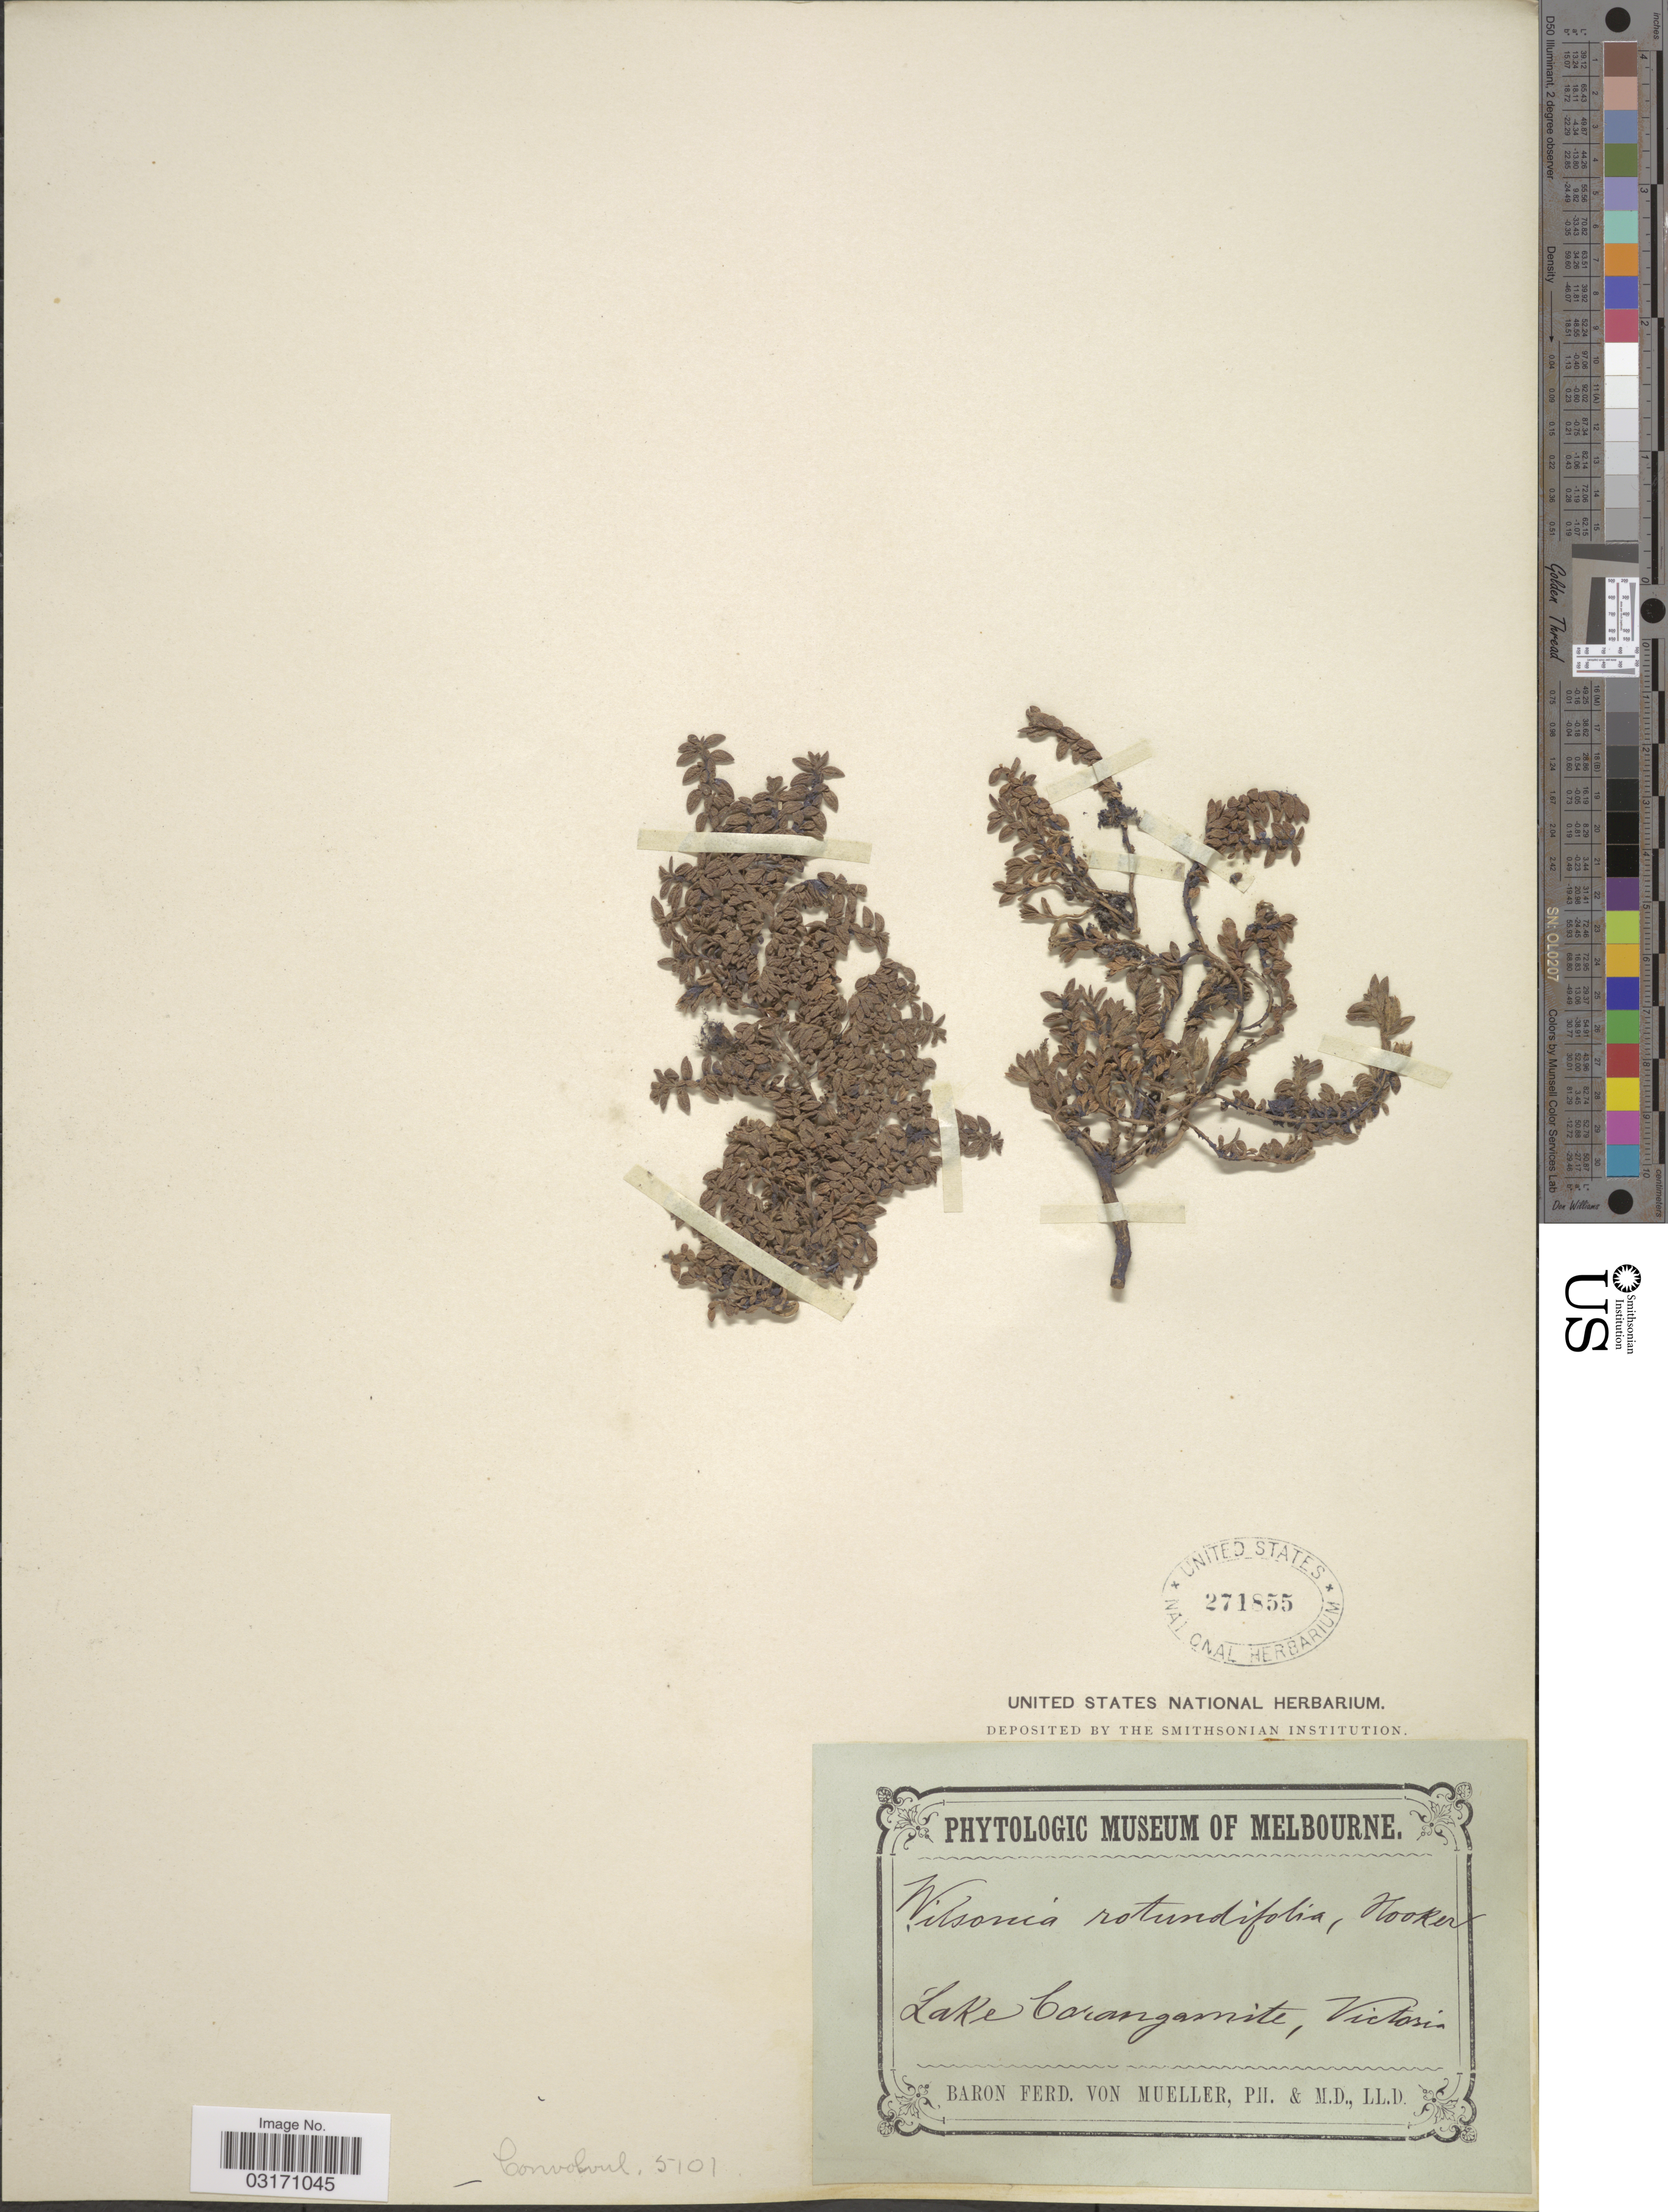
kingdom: Plantae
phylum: Tracheophyta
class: Magnoliopsida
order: Solanales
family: Convolvulaceae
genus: Wilsonia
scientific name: Wilsonia rotundifolia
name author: Hook.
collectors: F. Mueller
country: Australia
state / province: Victoria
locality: Lake Corangamite, Victoria.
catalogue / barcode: US 271855